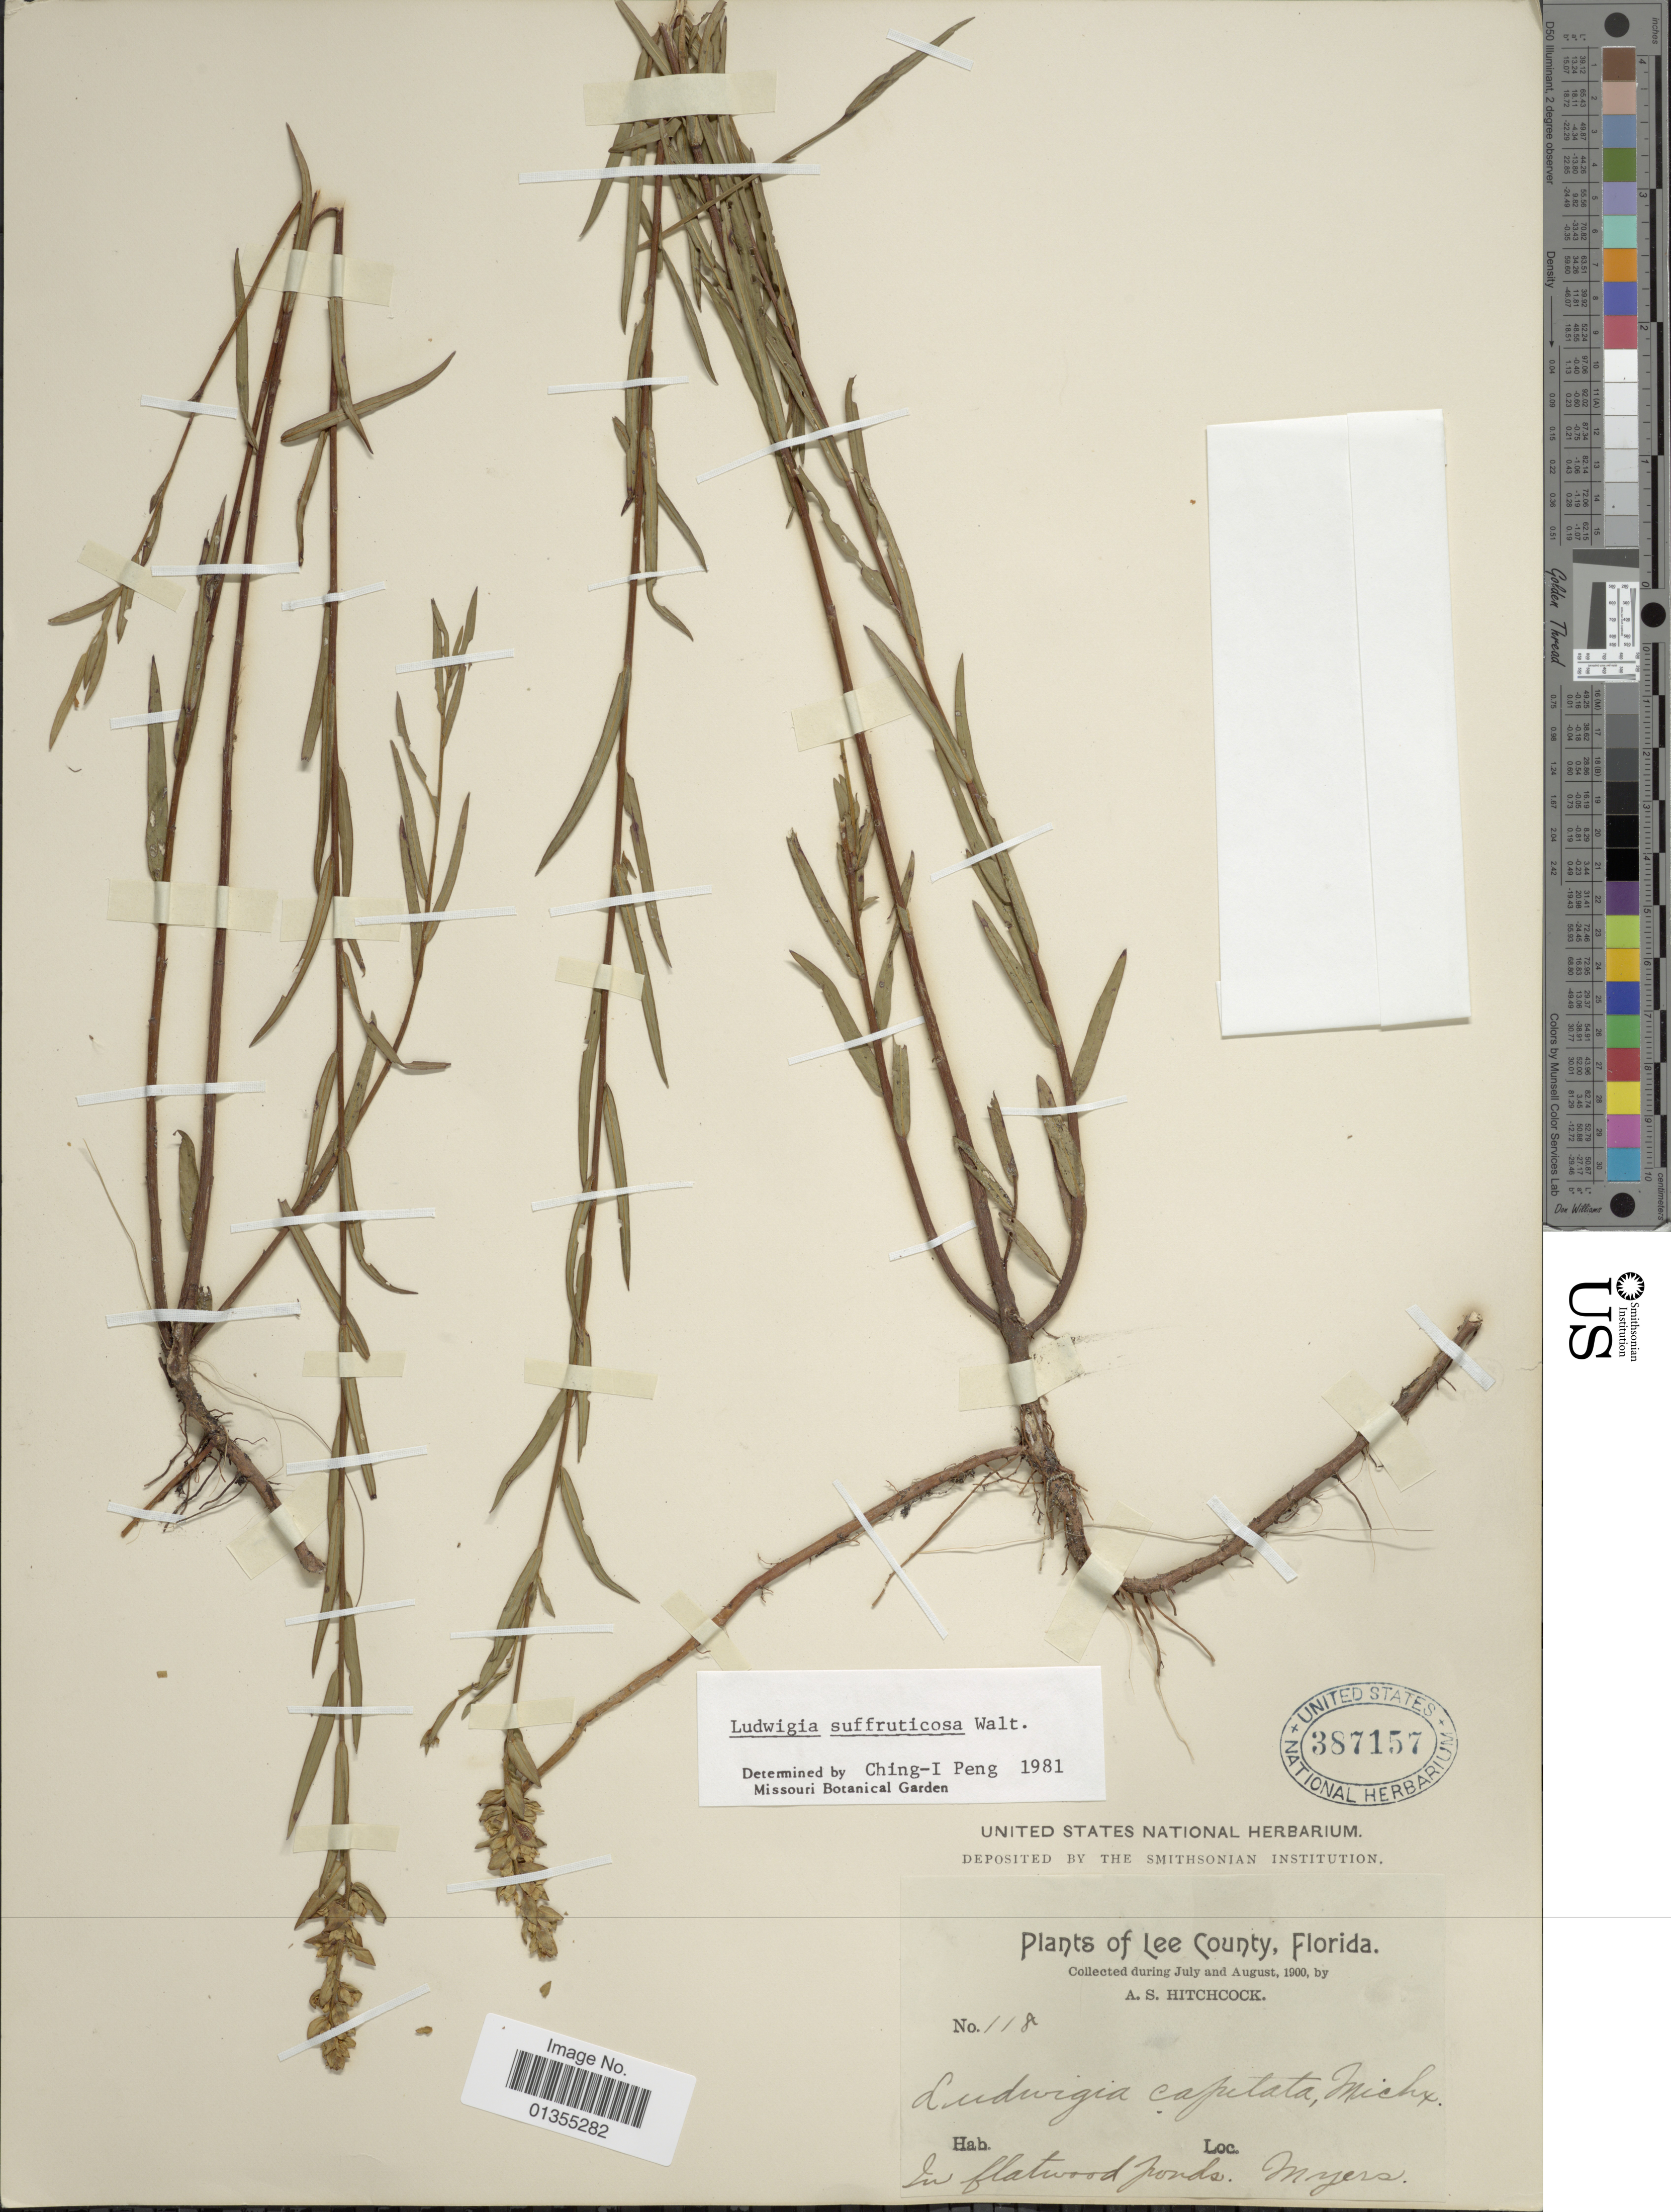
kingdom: Plantae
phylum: Tracheophyta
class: Magnoliopsida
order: Myrtales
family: Onagraceae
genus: Ludwigia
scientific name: Ludwigia suffruticosa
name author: Walter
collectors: A. S. Hitchcock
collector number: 118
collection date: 1900-07/1900-08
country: United States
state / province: Florida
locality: Lee County. In flatwood ponds, Myers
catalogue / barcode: US 387157